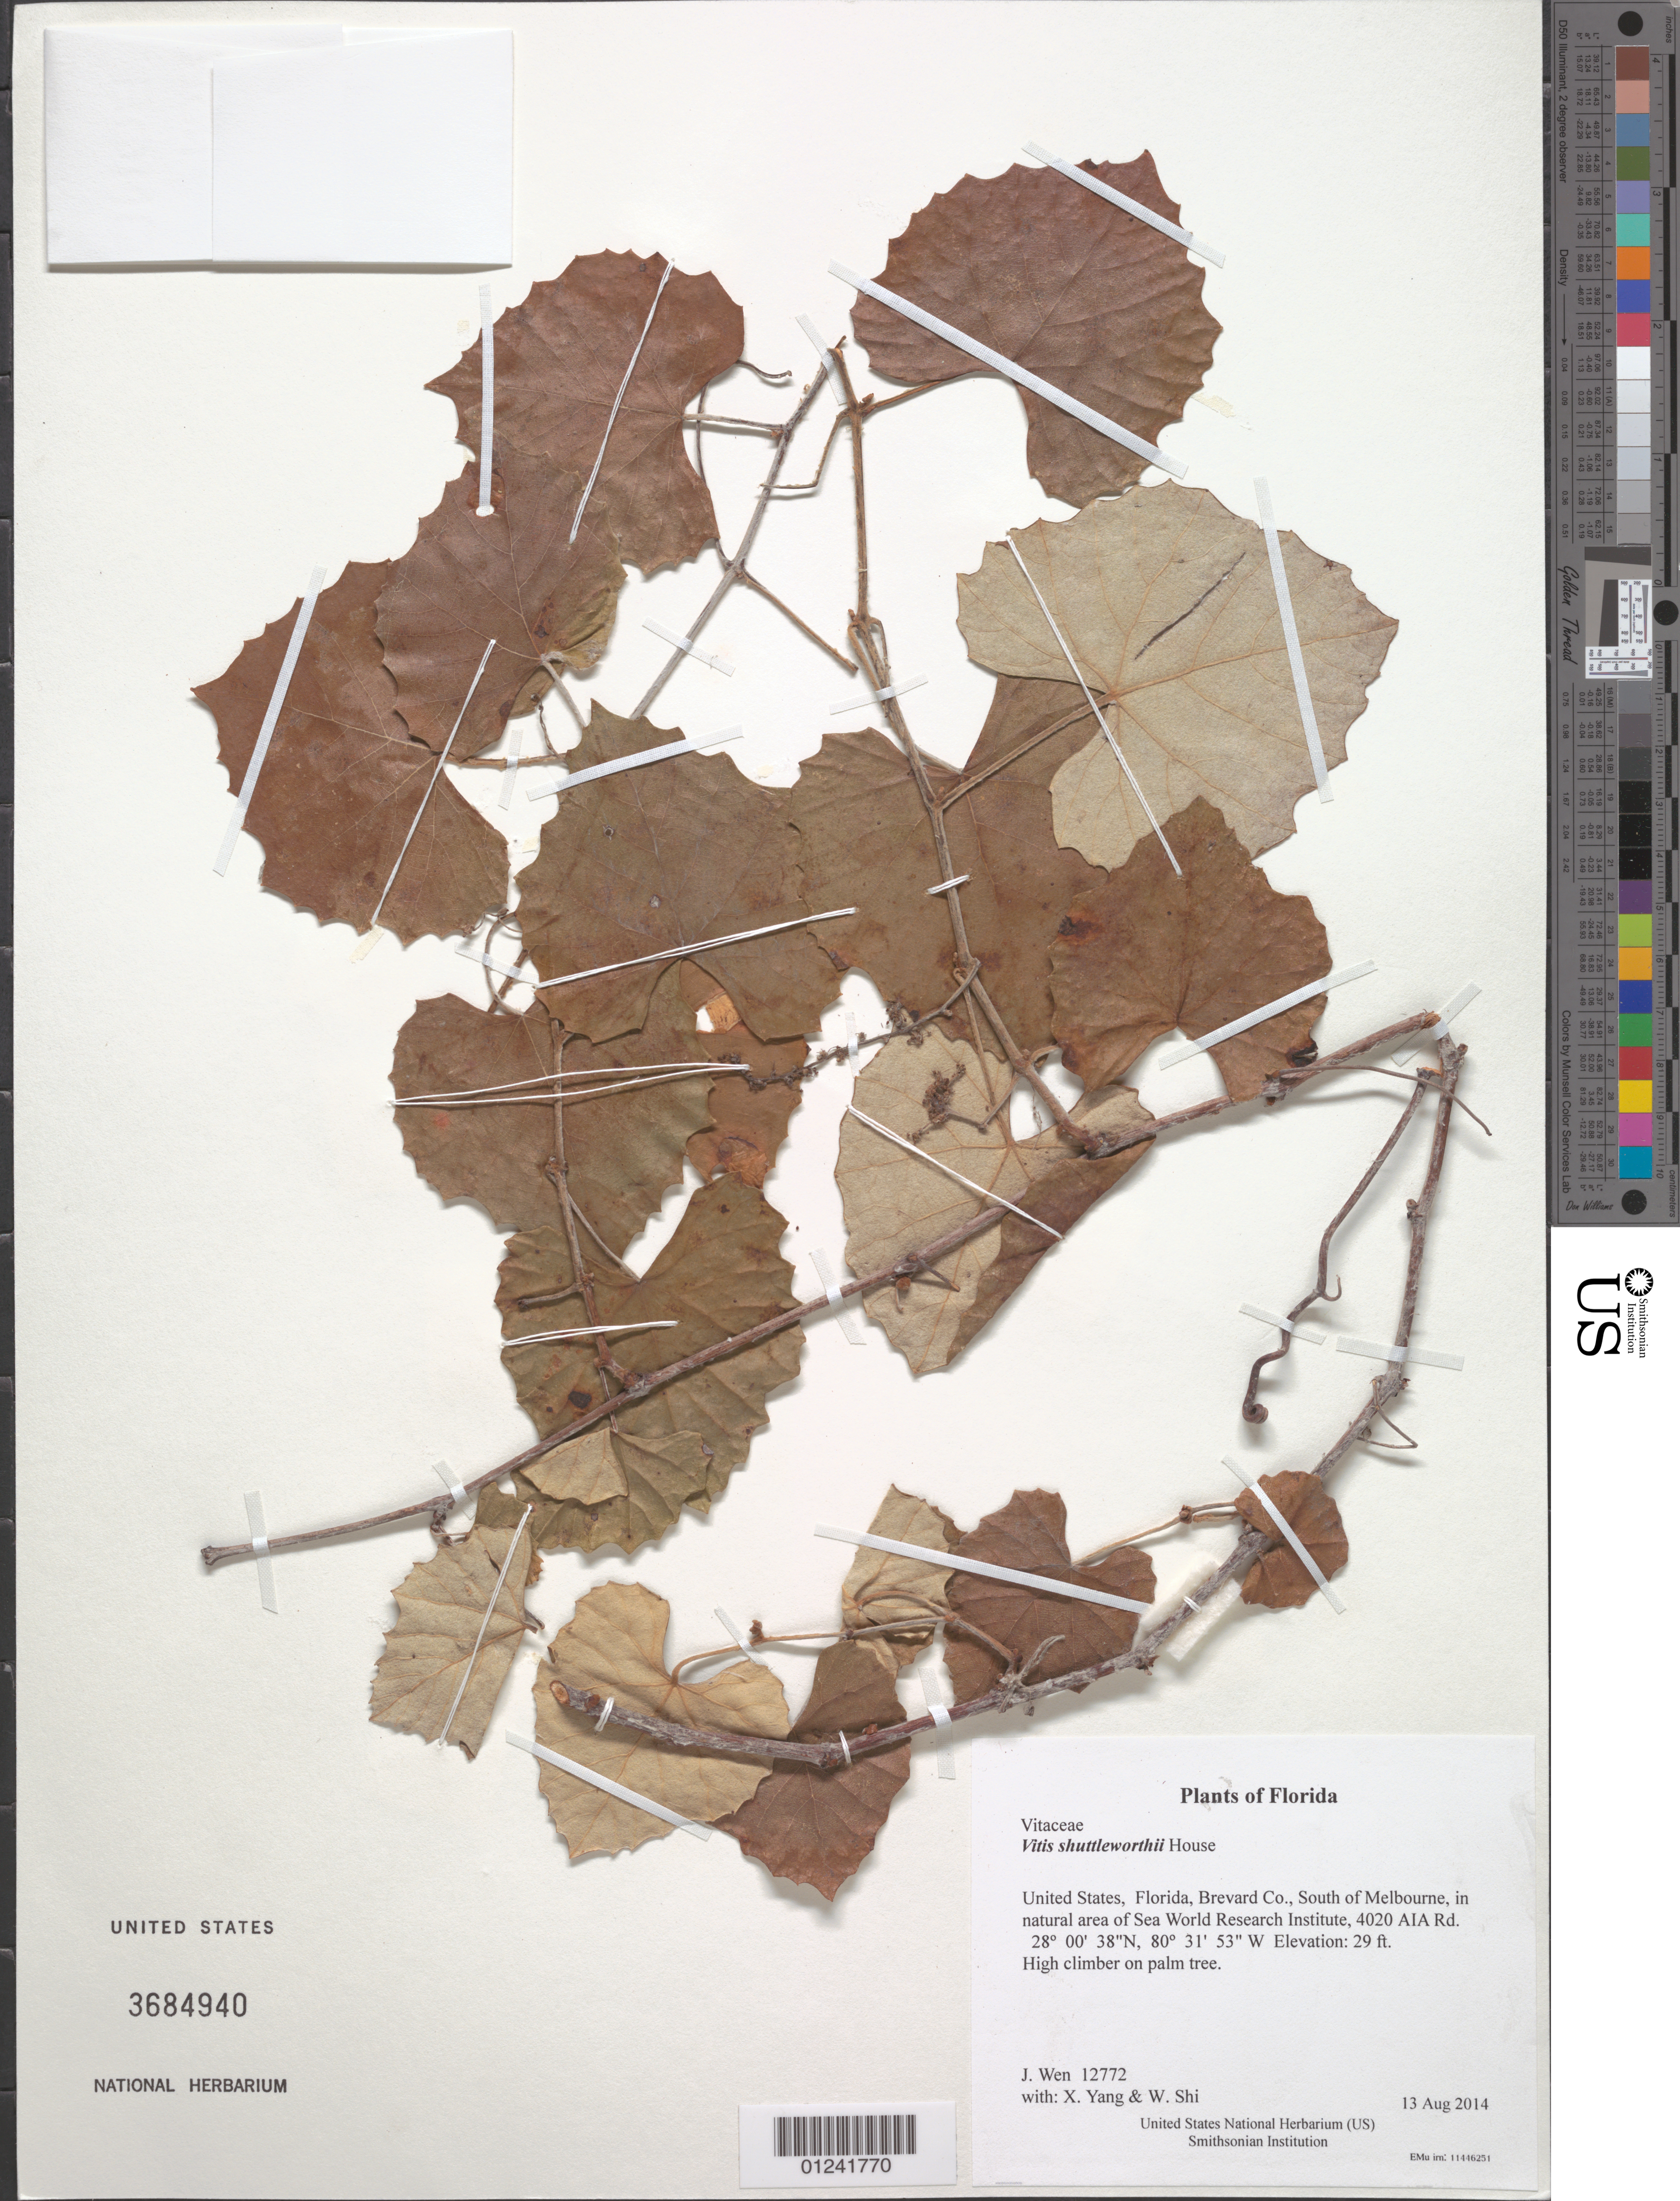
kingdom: Plantae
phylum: Tracheophyta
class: Magnoliopsida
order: Vitales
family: Vitaceae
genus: Vitis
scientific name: Vitis shuttleworthii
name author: House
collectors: J. Wen, X. Yang & W. Shi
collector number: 12772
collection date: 2014-08-13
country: United States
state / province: Florida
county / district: Brevard Co.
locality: South of Melbourne, in natural area of Sea World Research Institute, 4020 AIA Rd.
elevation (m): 9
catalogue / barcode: US 3684940